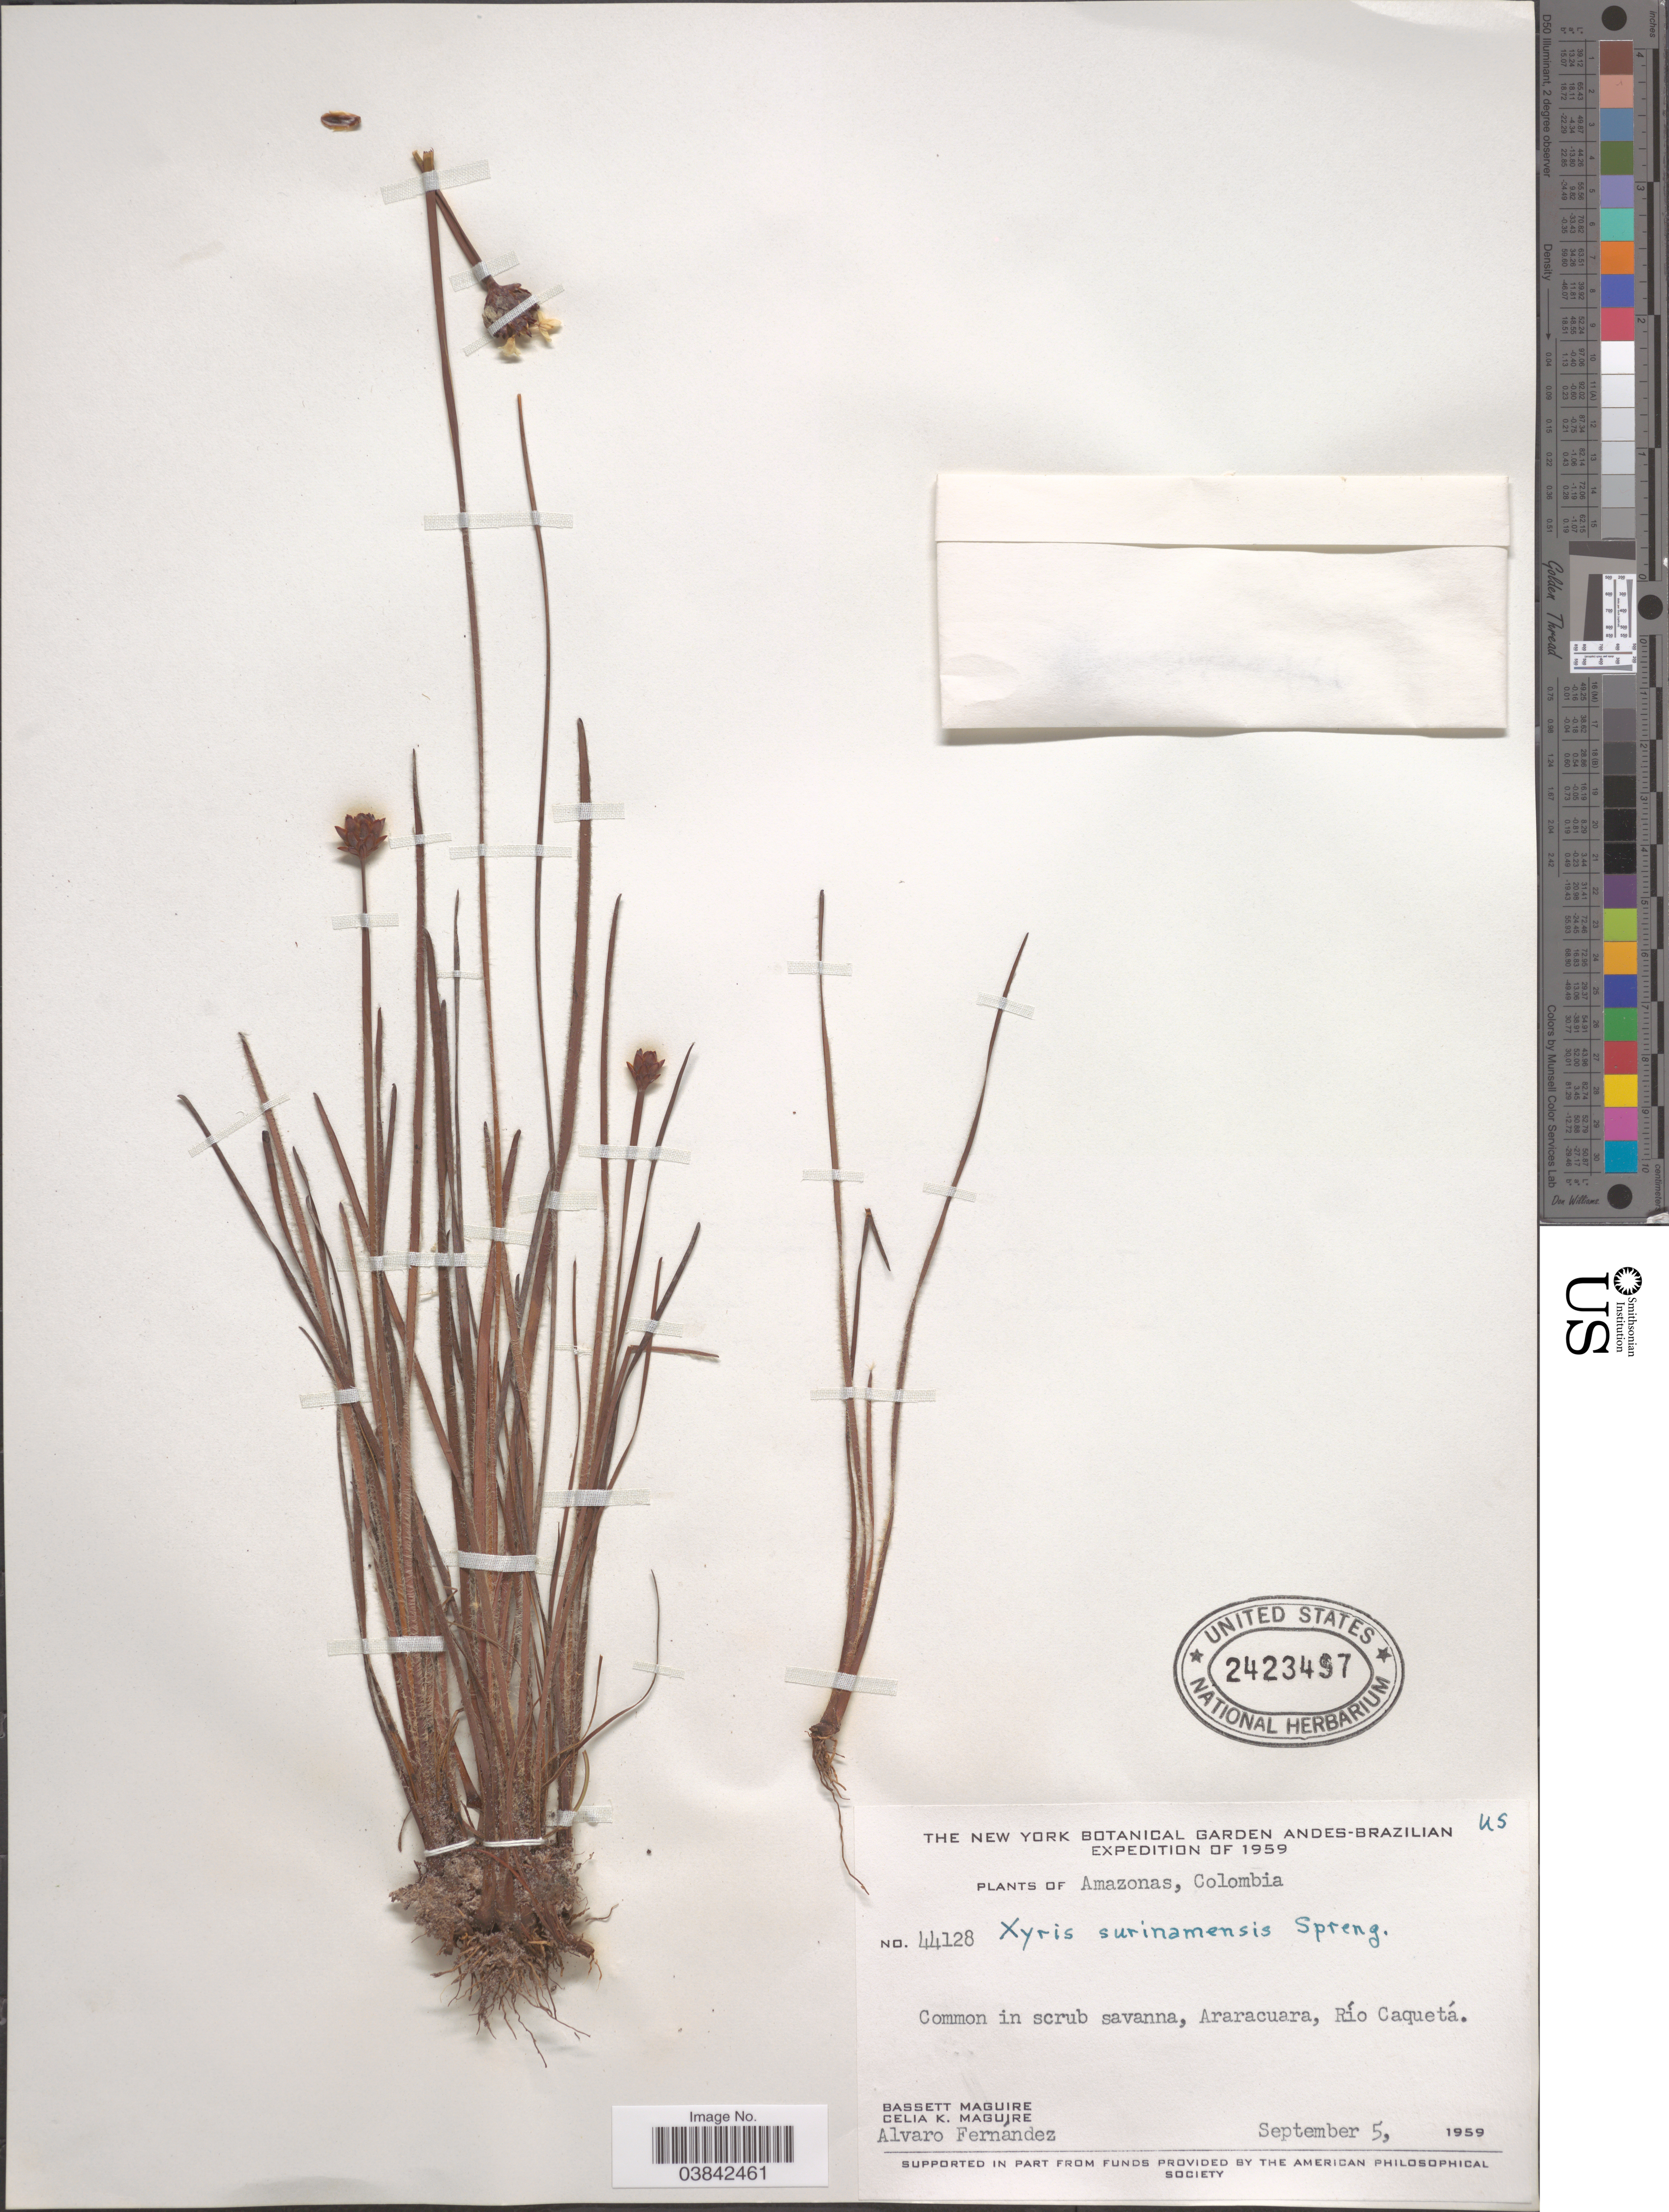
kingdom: Plantae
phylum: Tracheophyta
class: Liliopsida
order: Poales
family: Xyridaceae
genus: Xyris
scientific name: Xyris surinamensis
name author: A. Spreng.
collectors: B. Maguire, C. K. Maguire & A. Fernandez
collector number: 44128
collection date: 1959-09-05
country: Colombia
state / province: Amazônas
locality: Andes-Brazilian. Araracuara, Río Caquetá.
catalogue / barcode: US 2423497